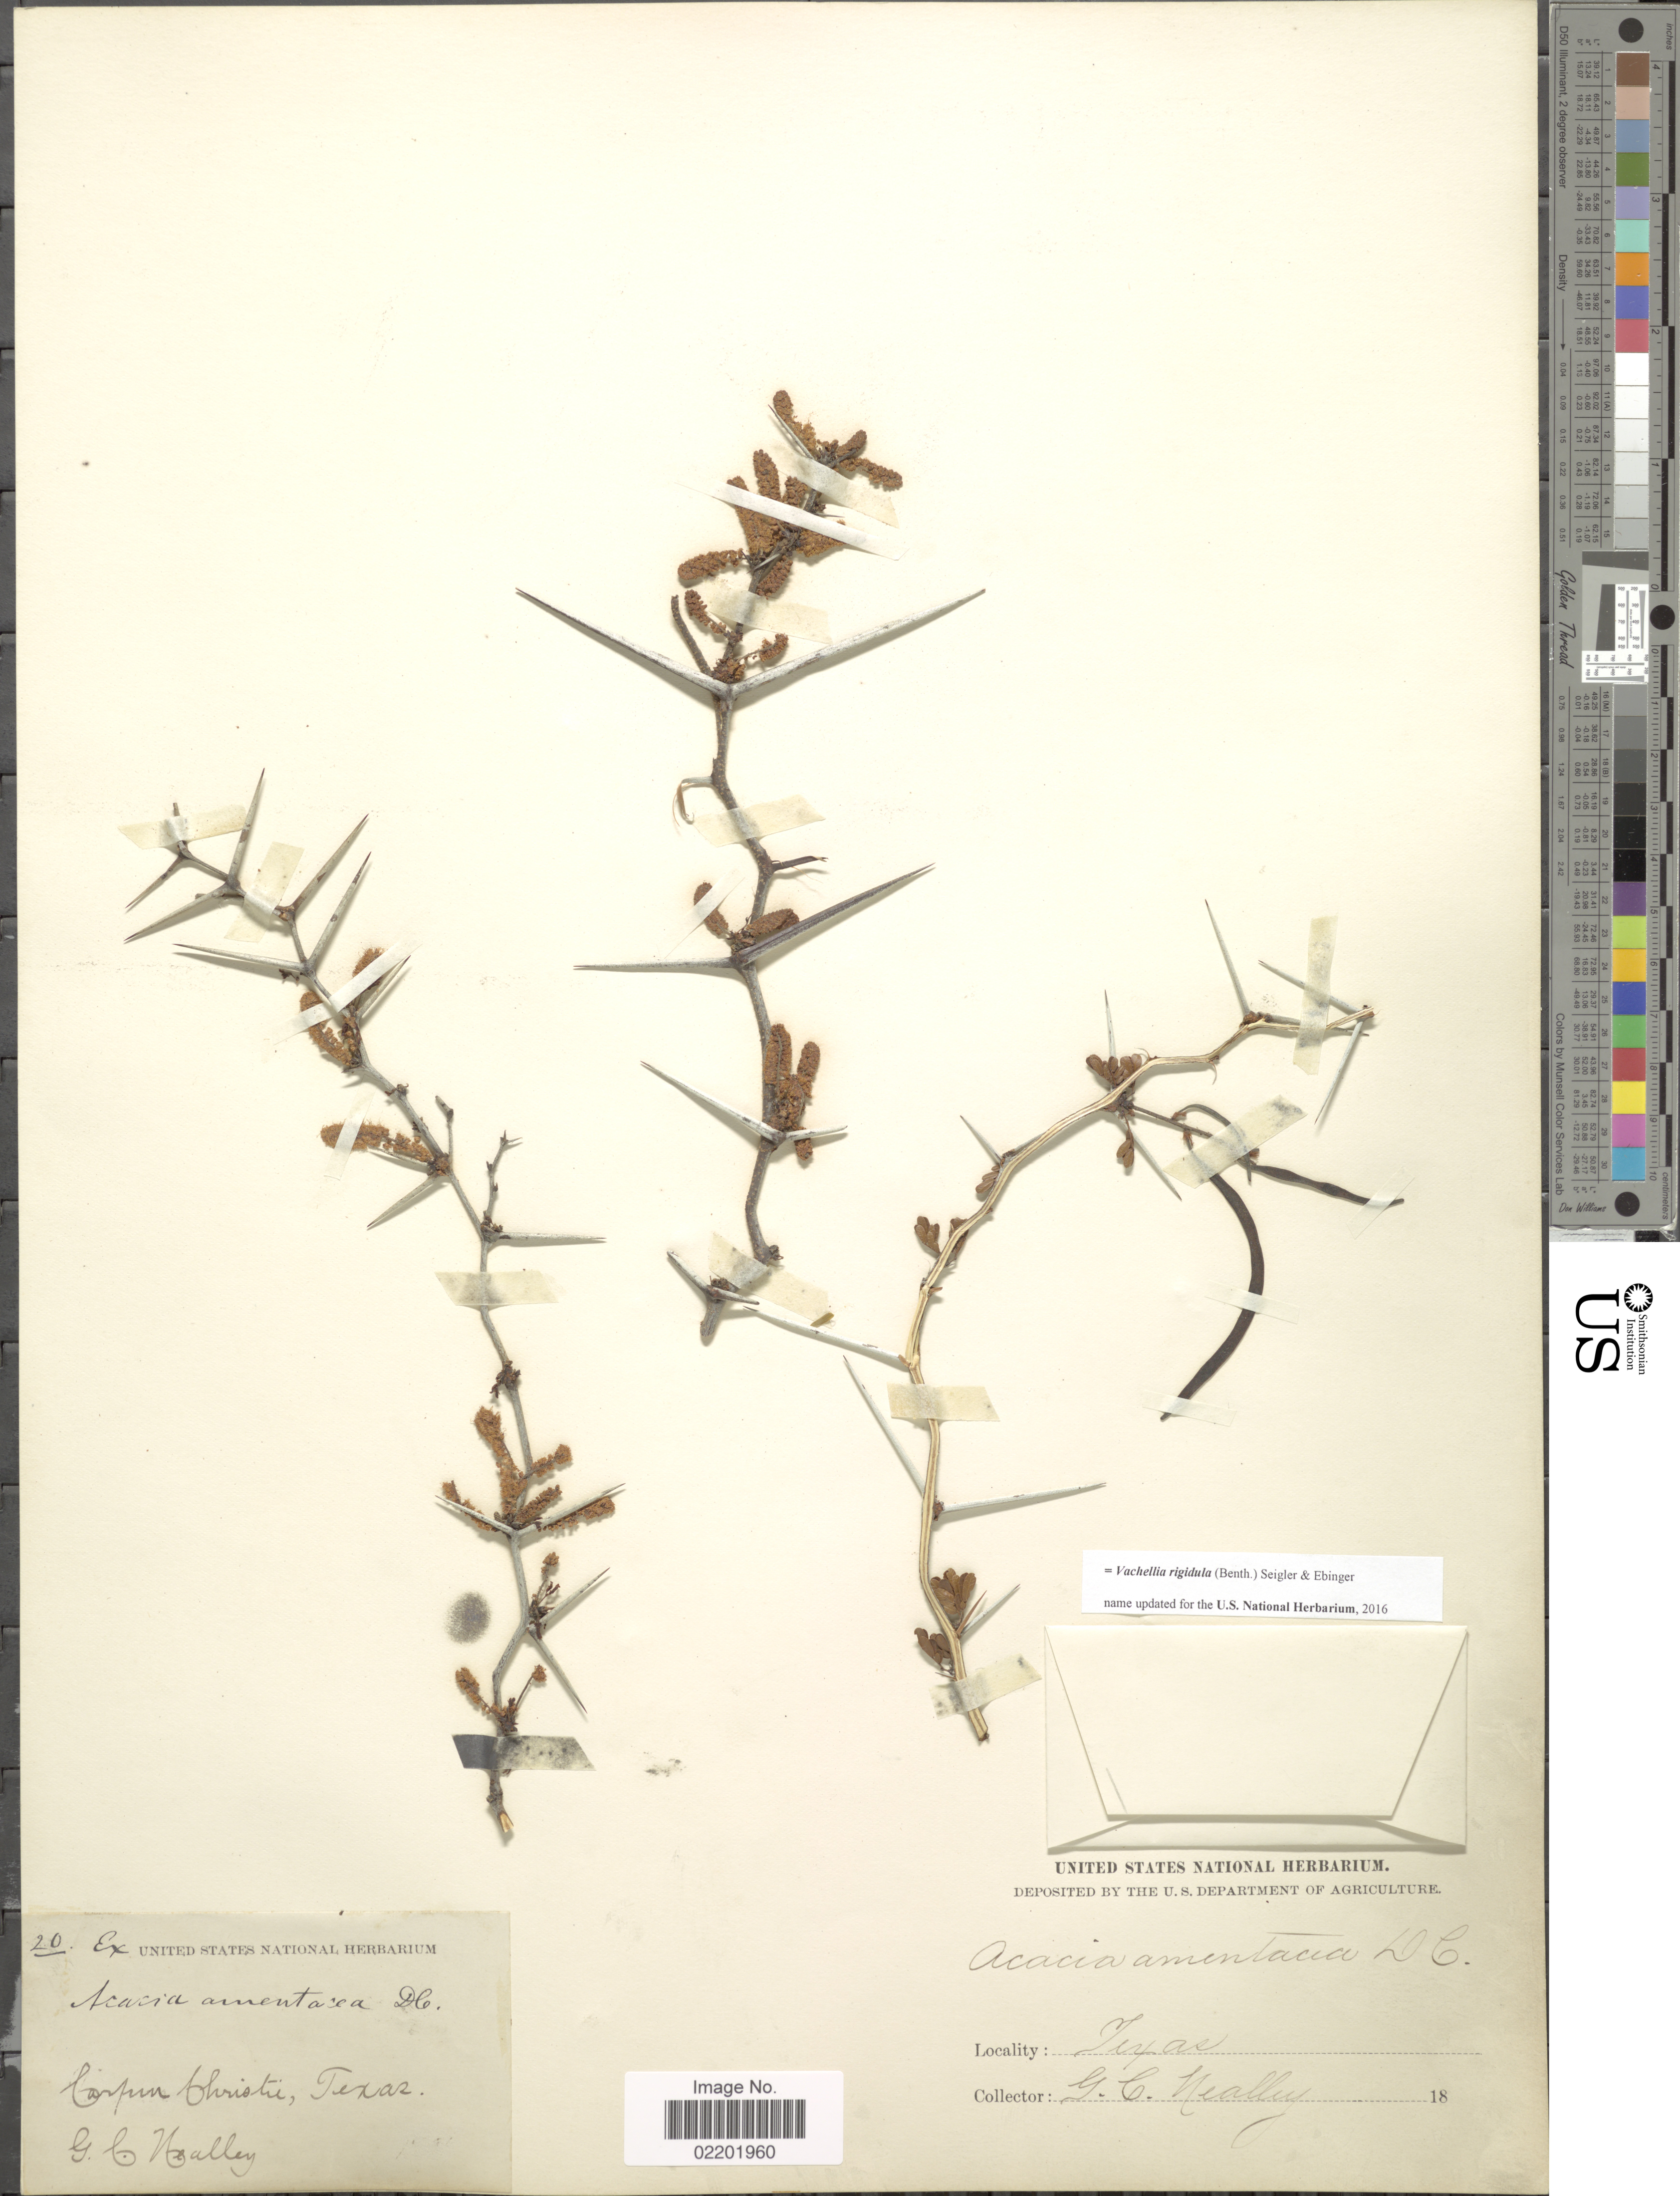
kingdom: Plantae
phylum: Tracheophyta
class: Magnoliopsida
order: Fabales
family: Fabaceae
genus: Vachellia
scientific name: Vachellia rigidula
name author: (Benth.) Seigler & Ebinger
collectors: G. C. Nealley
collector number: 20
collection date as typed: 18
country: United States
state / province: Texas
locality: Corpus Christie